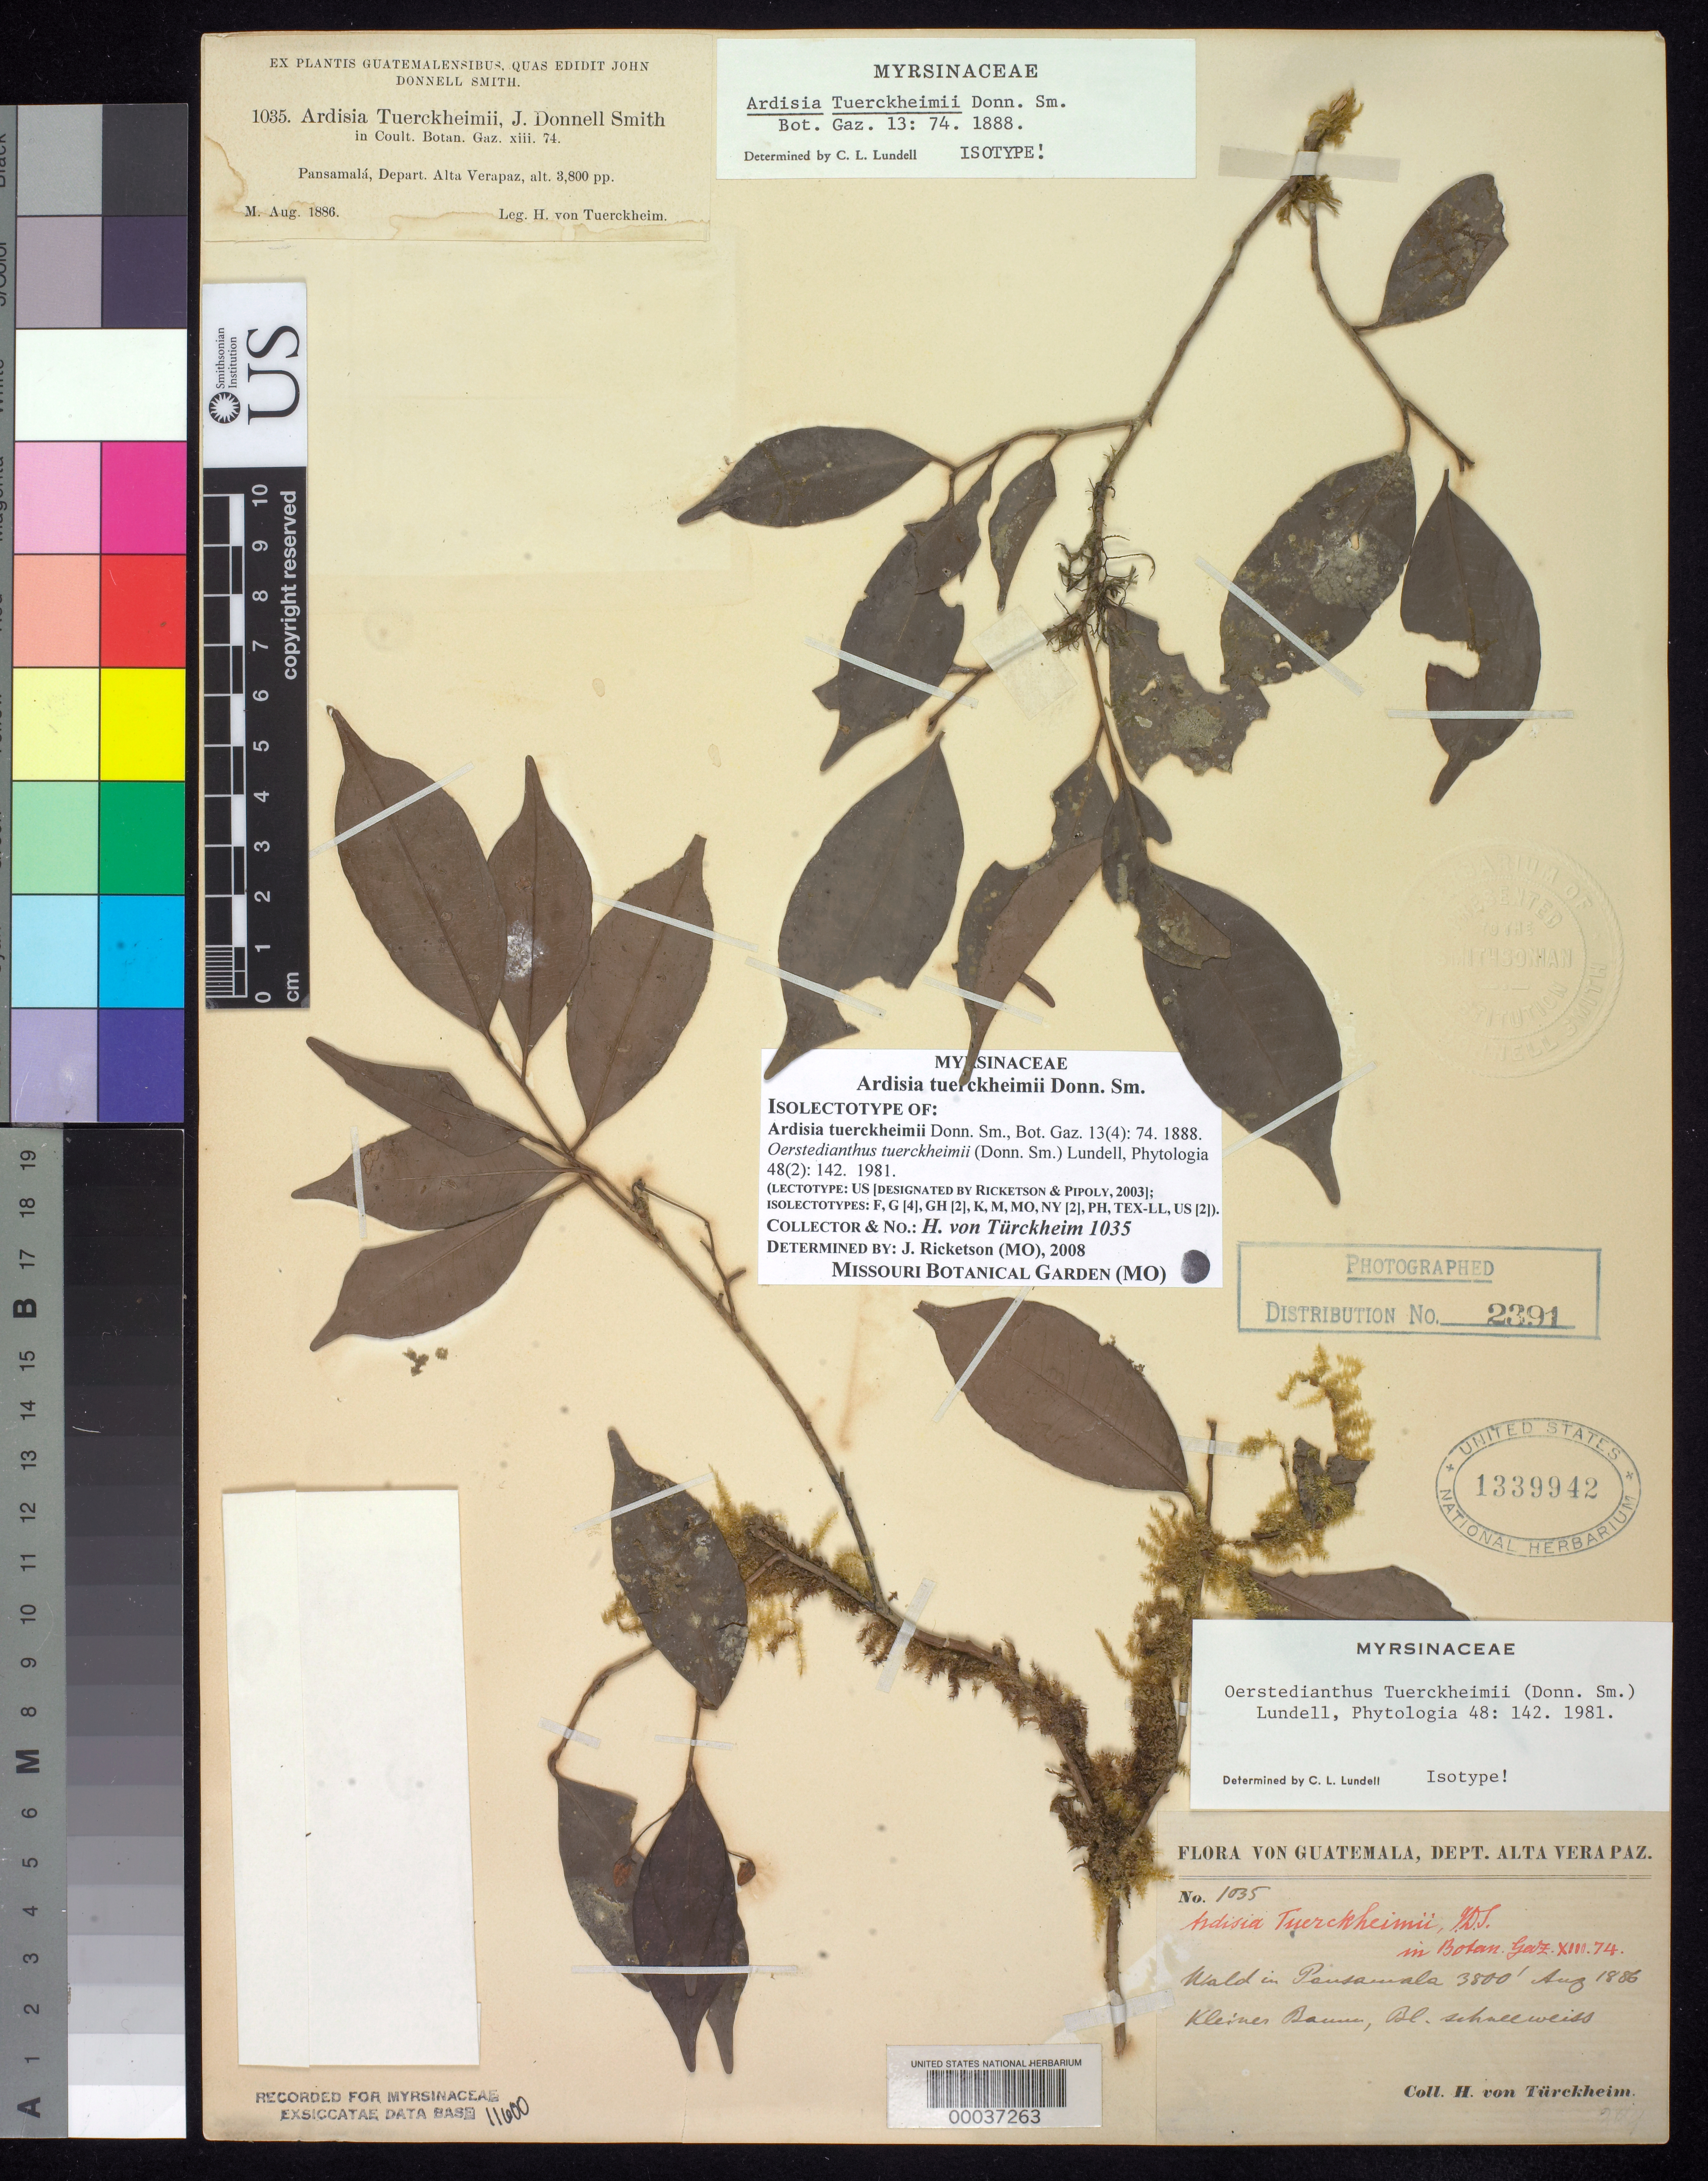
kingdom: Plantae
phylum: Tracheophyta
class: Magnoliopsida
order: Ericales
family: Primulaceae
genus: Ardisia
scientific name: Ardisia tuerckheimii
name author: Donn. Sm.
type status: Isolectotype; Type Collection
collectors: H. von Türckheim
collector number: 1035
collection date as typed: Aug 1886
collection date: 1886-08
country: Guatemala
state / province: Alta Verapaz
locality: Pansamalá.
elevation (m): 1158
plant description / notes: Specimen from the John Donnell Smith herbarium, annotated as "Type" and "Holotype" by C.L. Lundell. Another sheet (USNH 1339941), originally from the John Donnell Smith herbarium, has been de-accessioned and sent as gift to Lundell; see Pipoly & Ricketson (2003) for extensive discussion of typification and justification for lectotypification.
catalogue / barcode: US 1339942